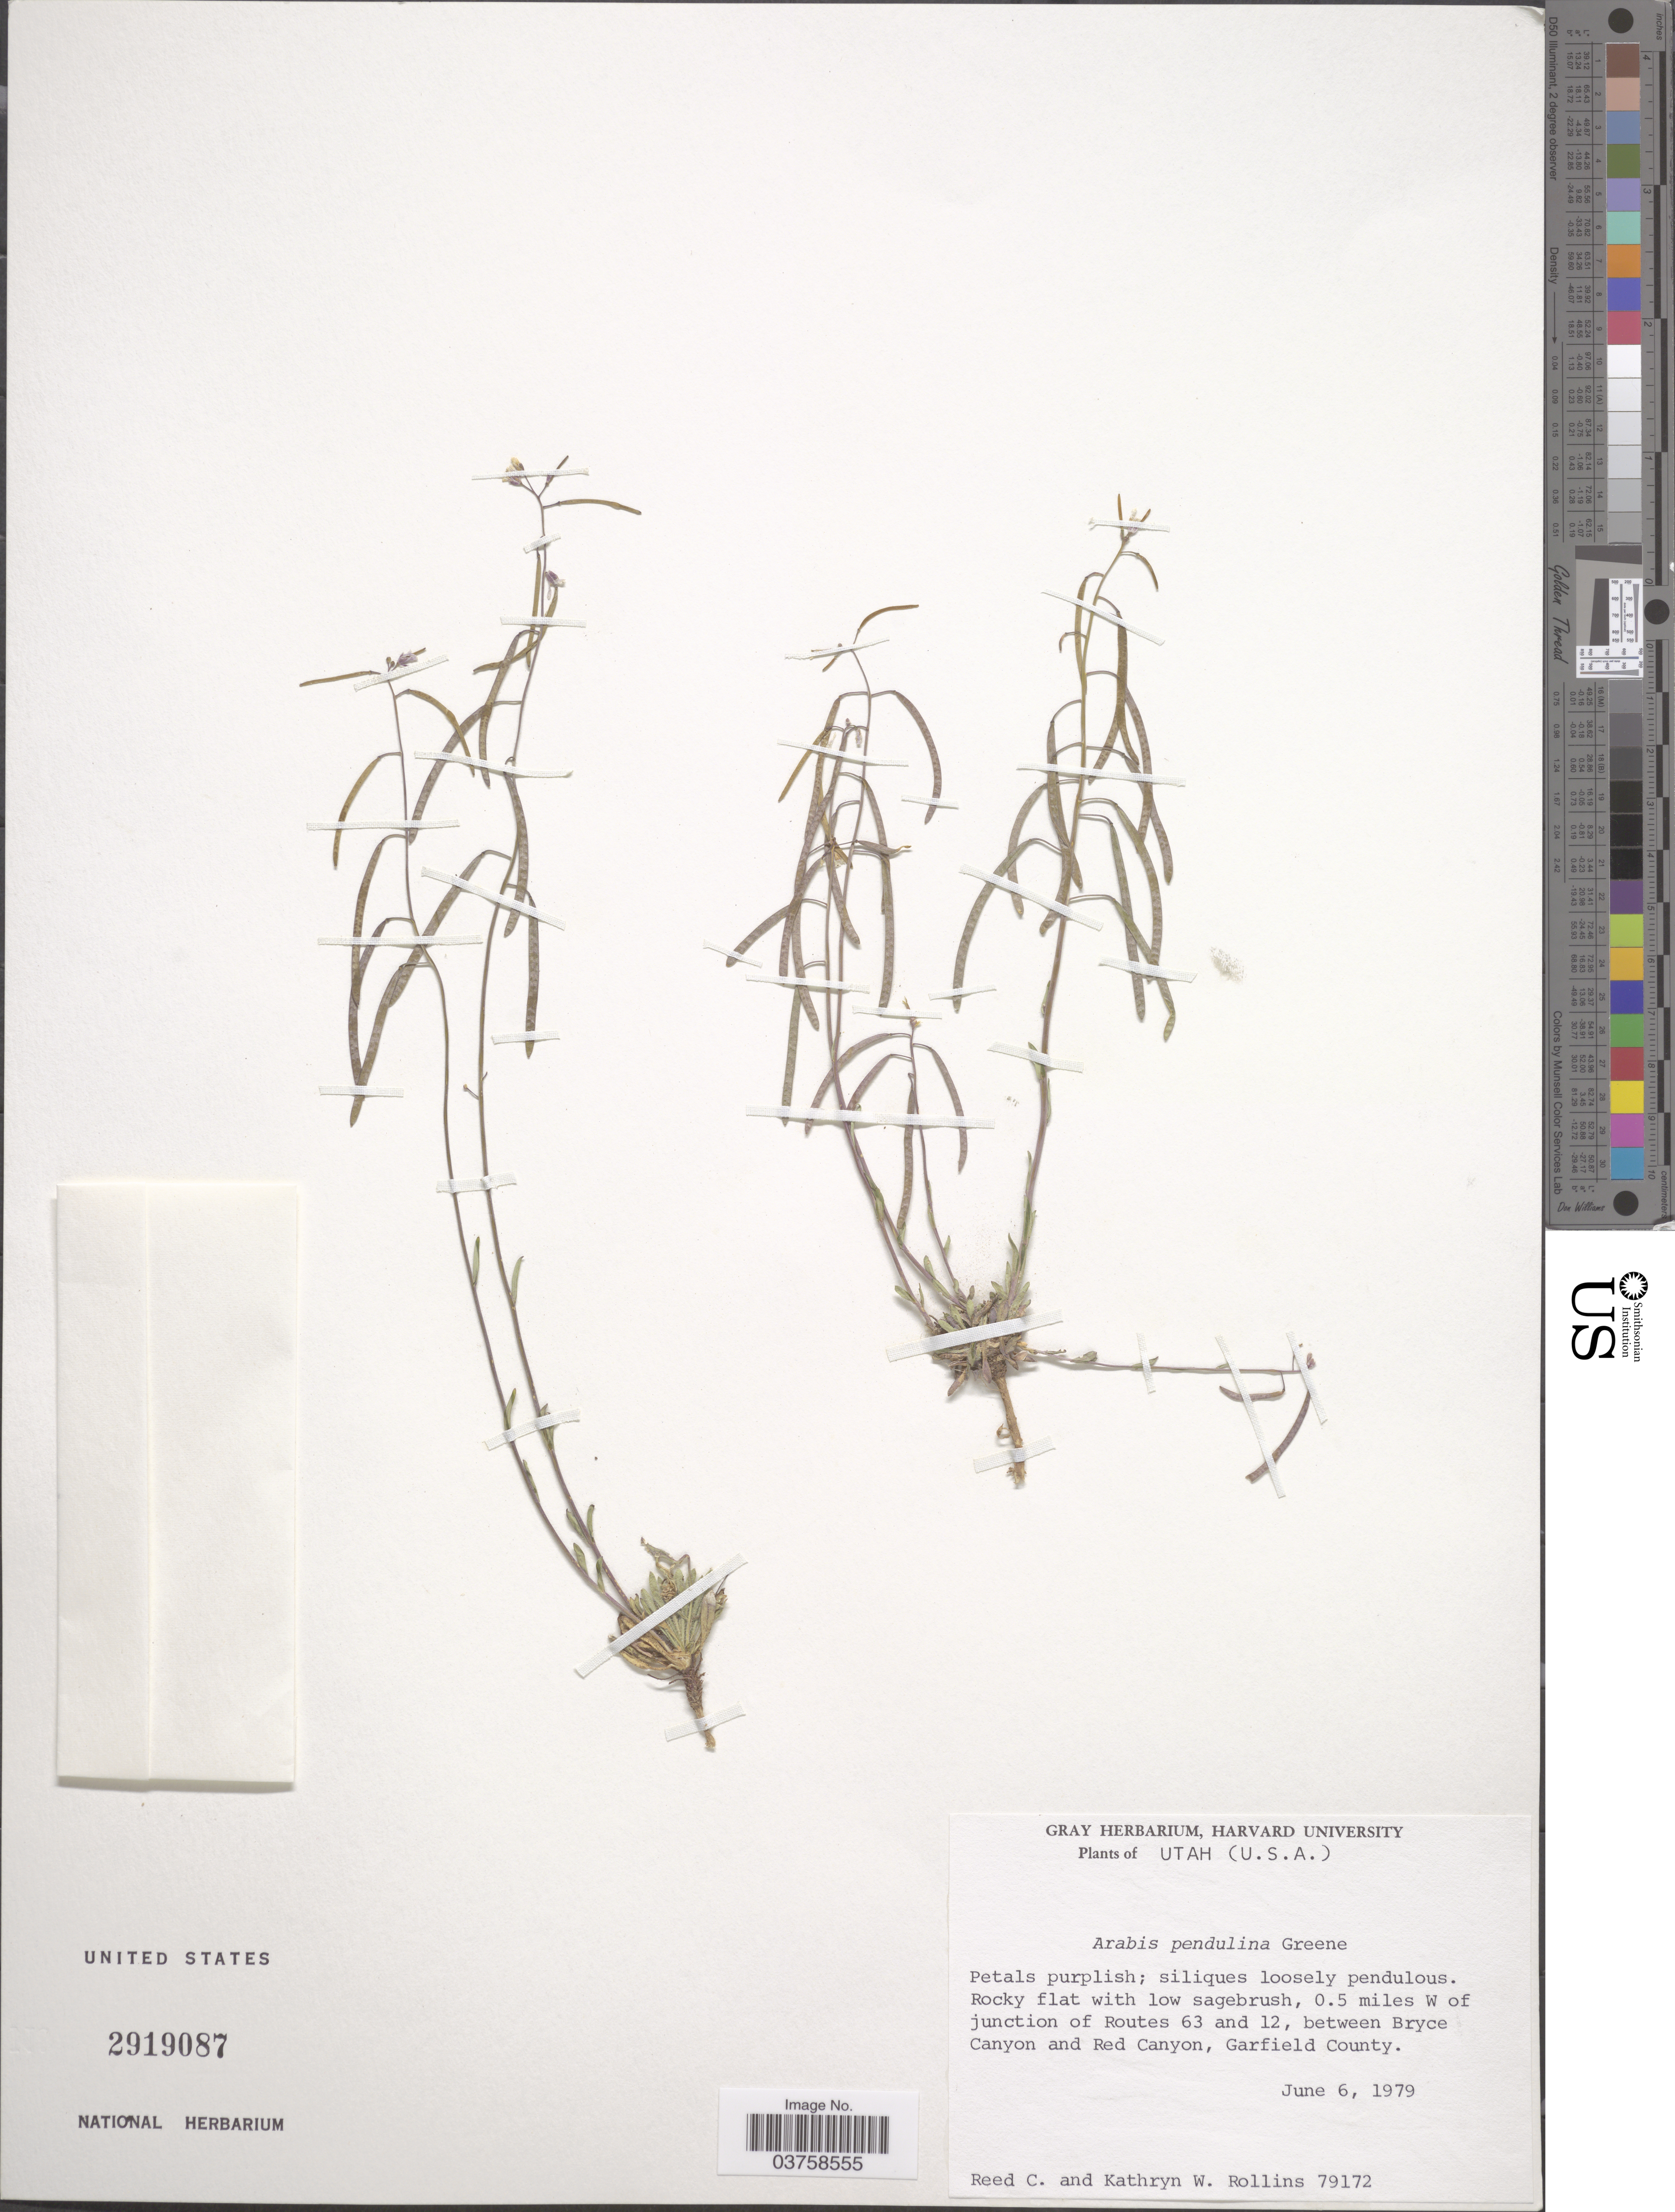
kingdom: Plantae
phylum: Tracheophyta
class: Magnoliopsida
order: Brassicales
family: Brassicaceae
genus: Arabis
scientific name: Arabis pendulina var. pendulina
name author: Greene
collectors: R. C. Rollins & K. W. Rollins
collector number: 79172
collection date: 1979-06-06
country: United States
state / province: Utah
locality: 0.5 miles W of junction of Routes 63 and 12, between Bryce Canyon and Red Canyon, Garfield County.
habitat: rocky flat with low sagebrush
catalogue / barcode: US 2919087